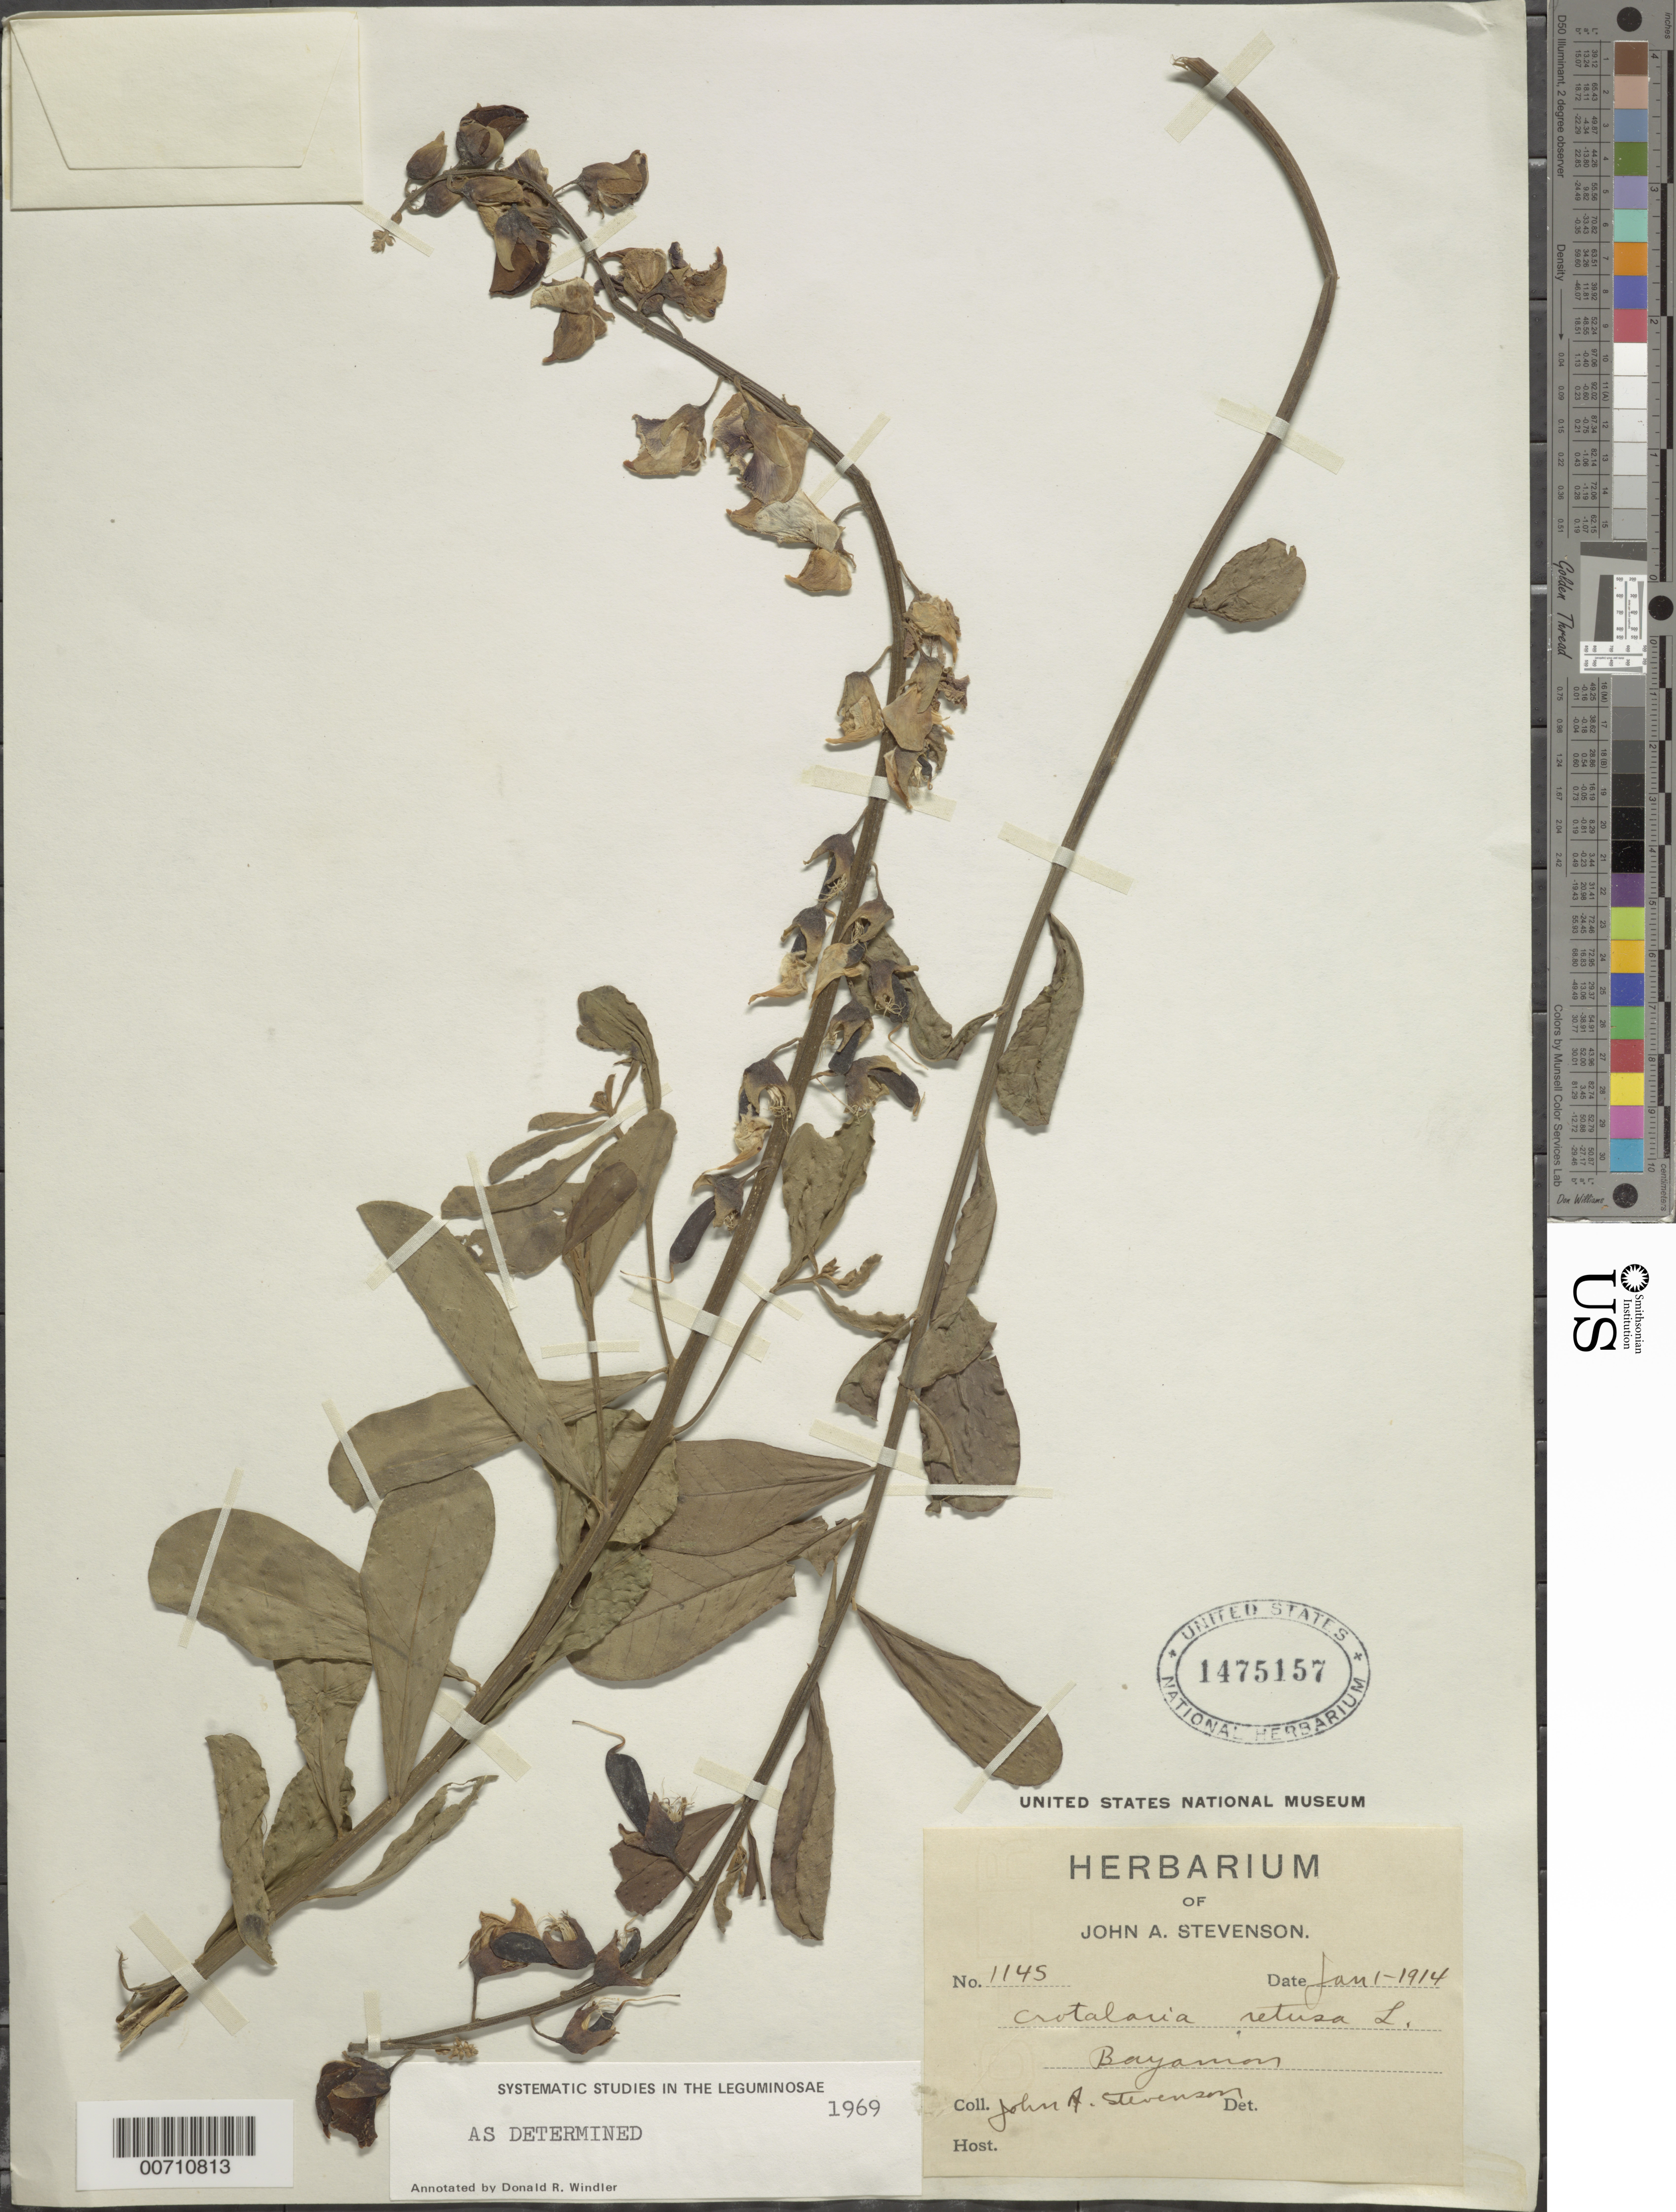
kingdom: Plantae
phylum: Tracheophyta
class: Magnoliopsida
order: Fabales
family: Fabaceae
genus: Crotalaria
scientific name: Crotalaria retusa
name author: L.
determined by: Windler, D. R.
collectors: J. Stevenson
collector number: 1145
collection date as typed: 01 Jan 1914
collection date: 1914-01-01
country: Puerto Rico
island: Greater Antilles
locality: Bayamon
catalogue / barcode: US 1475157